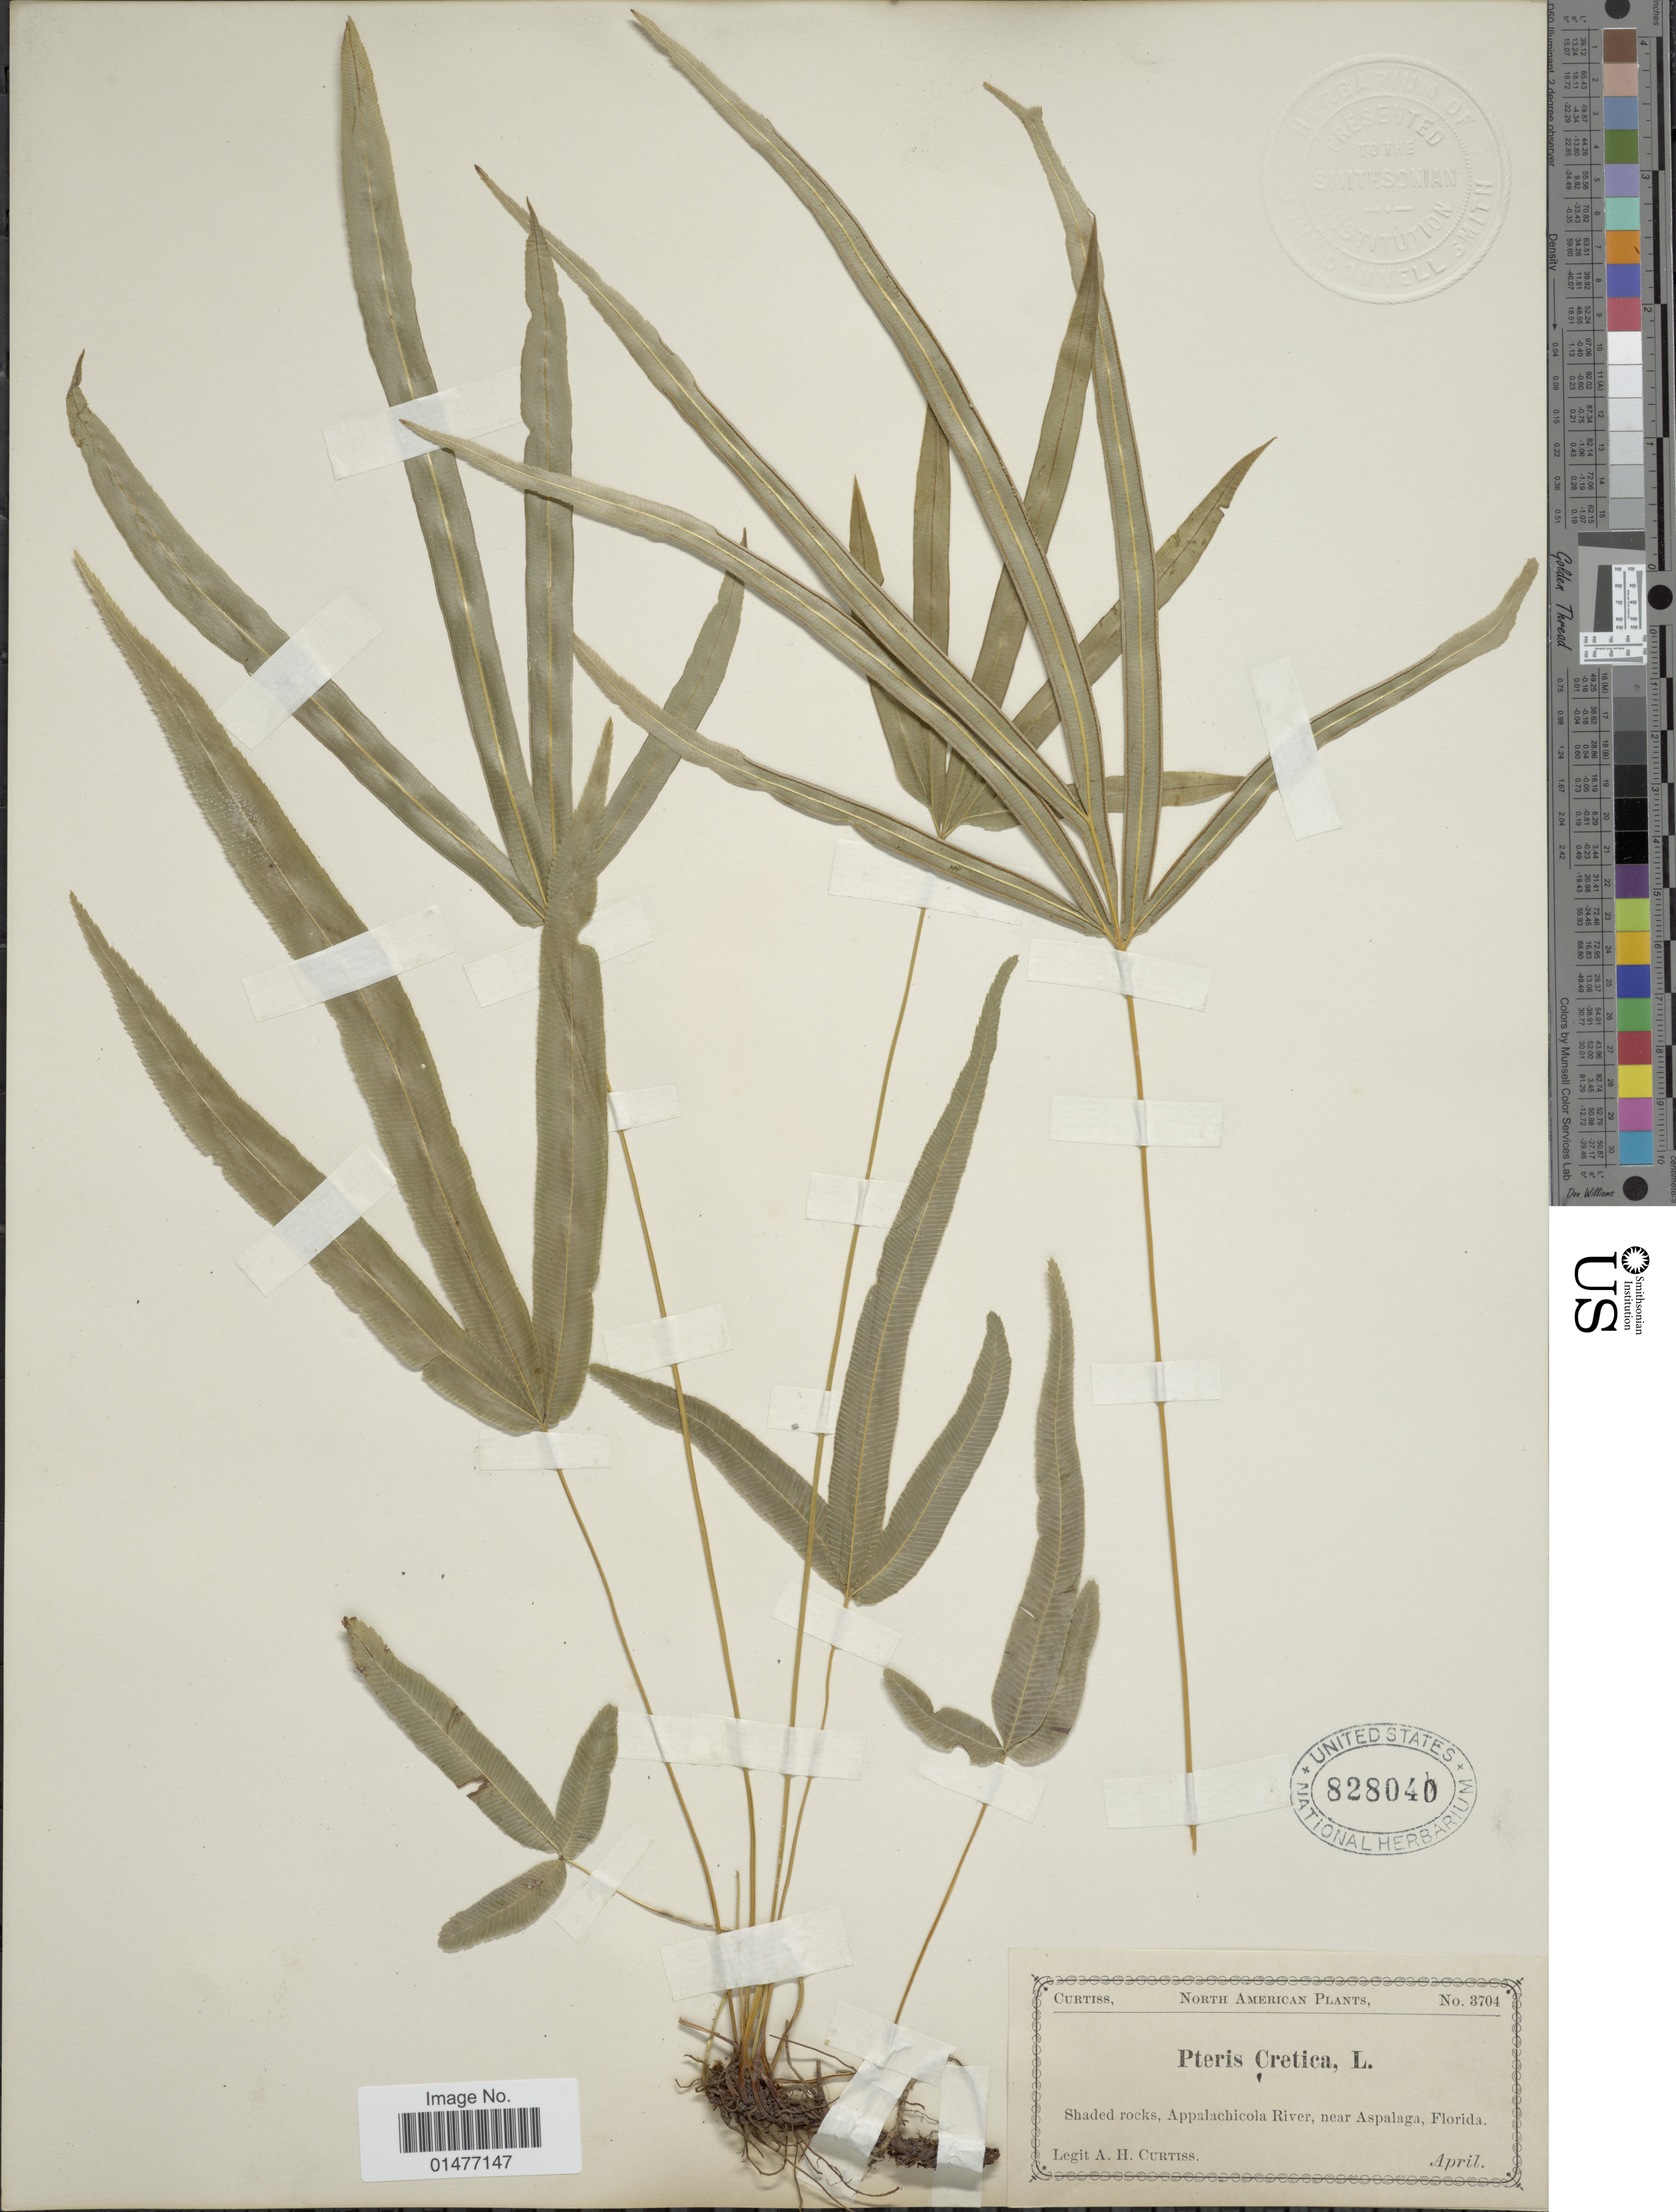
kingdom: Plantae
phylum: Tracheophyta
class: Polypodiopsida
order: Polypodiales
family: Pteridaceae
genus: Pteris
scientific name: Pteris cretica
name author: L.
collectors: A. H. Curtiss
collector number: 3704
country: United States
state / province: Florida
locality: Shaded rocks, Appalachicola River, near Aspalaga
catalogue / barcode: US 828040